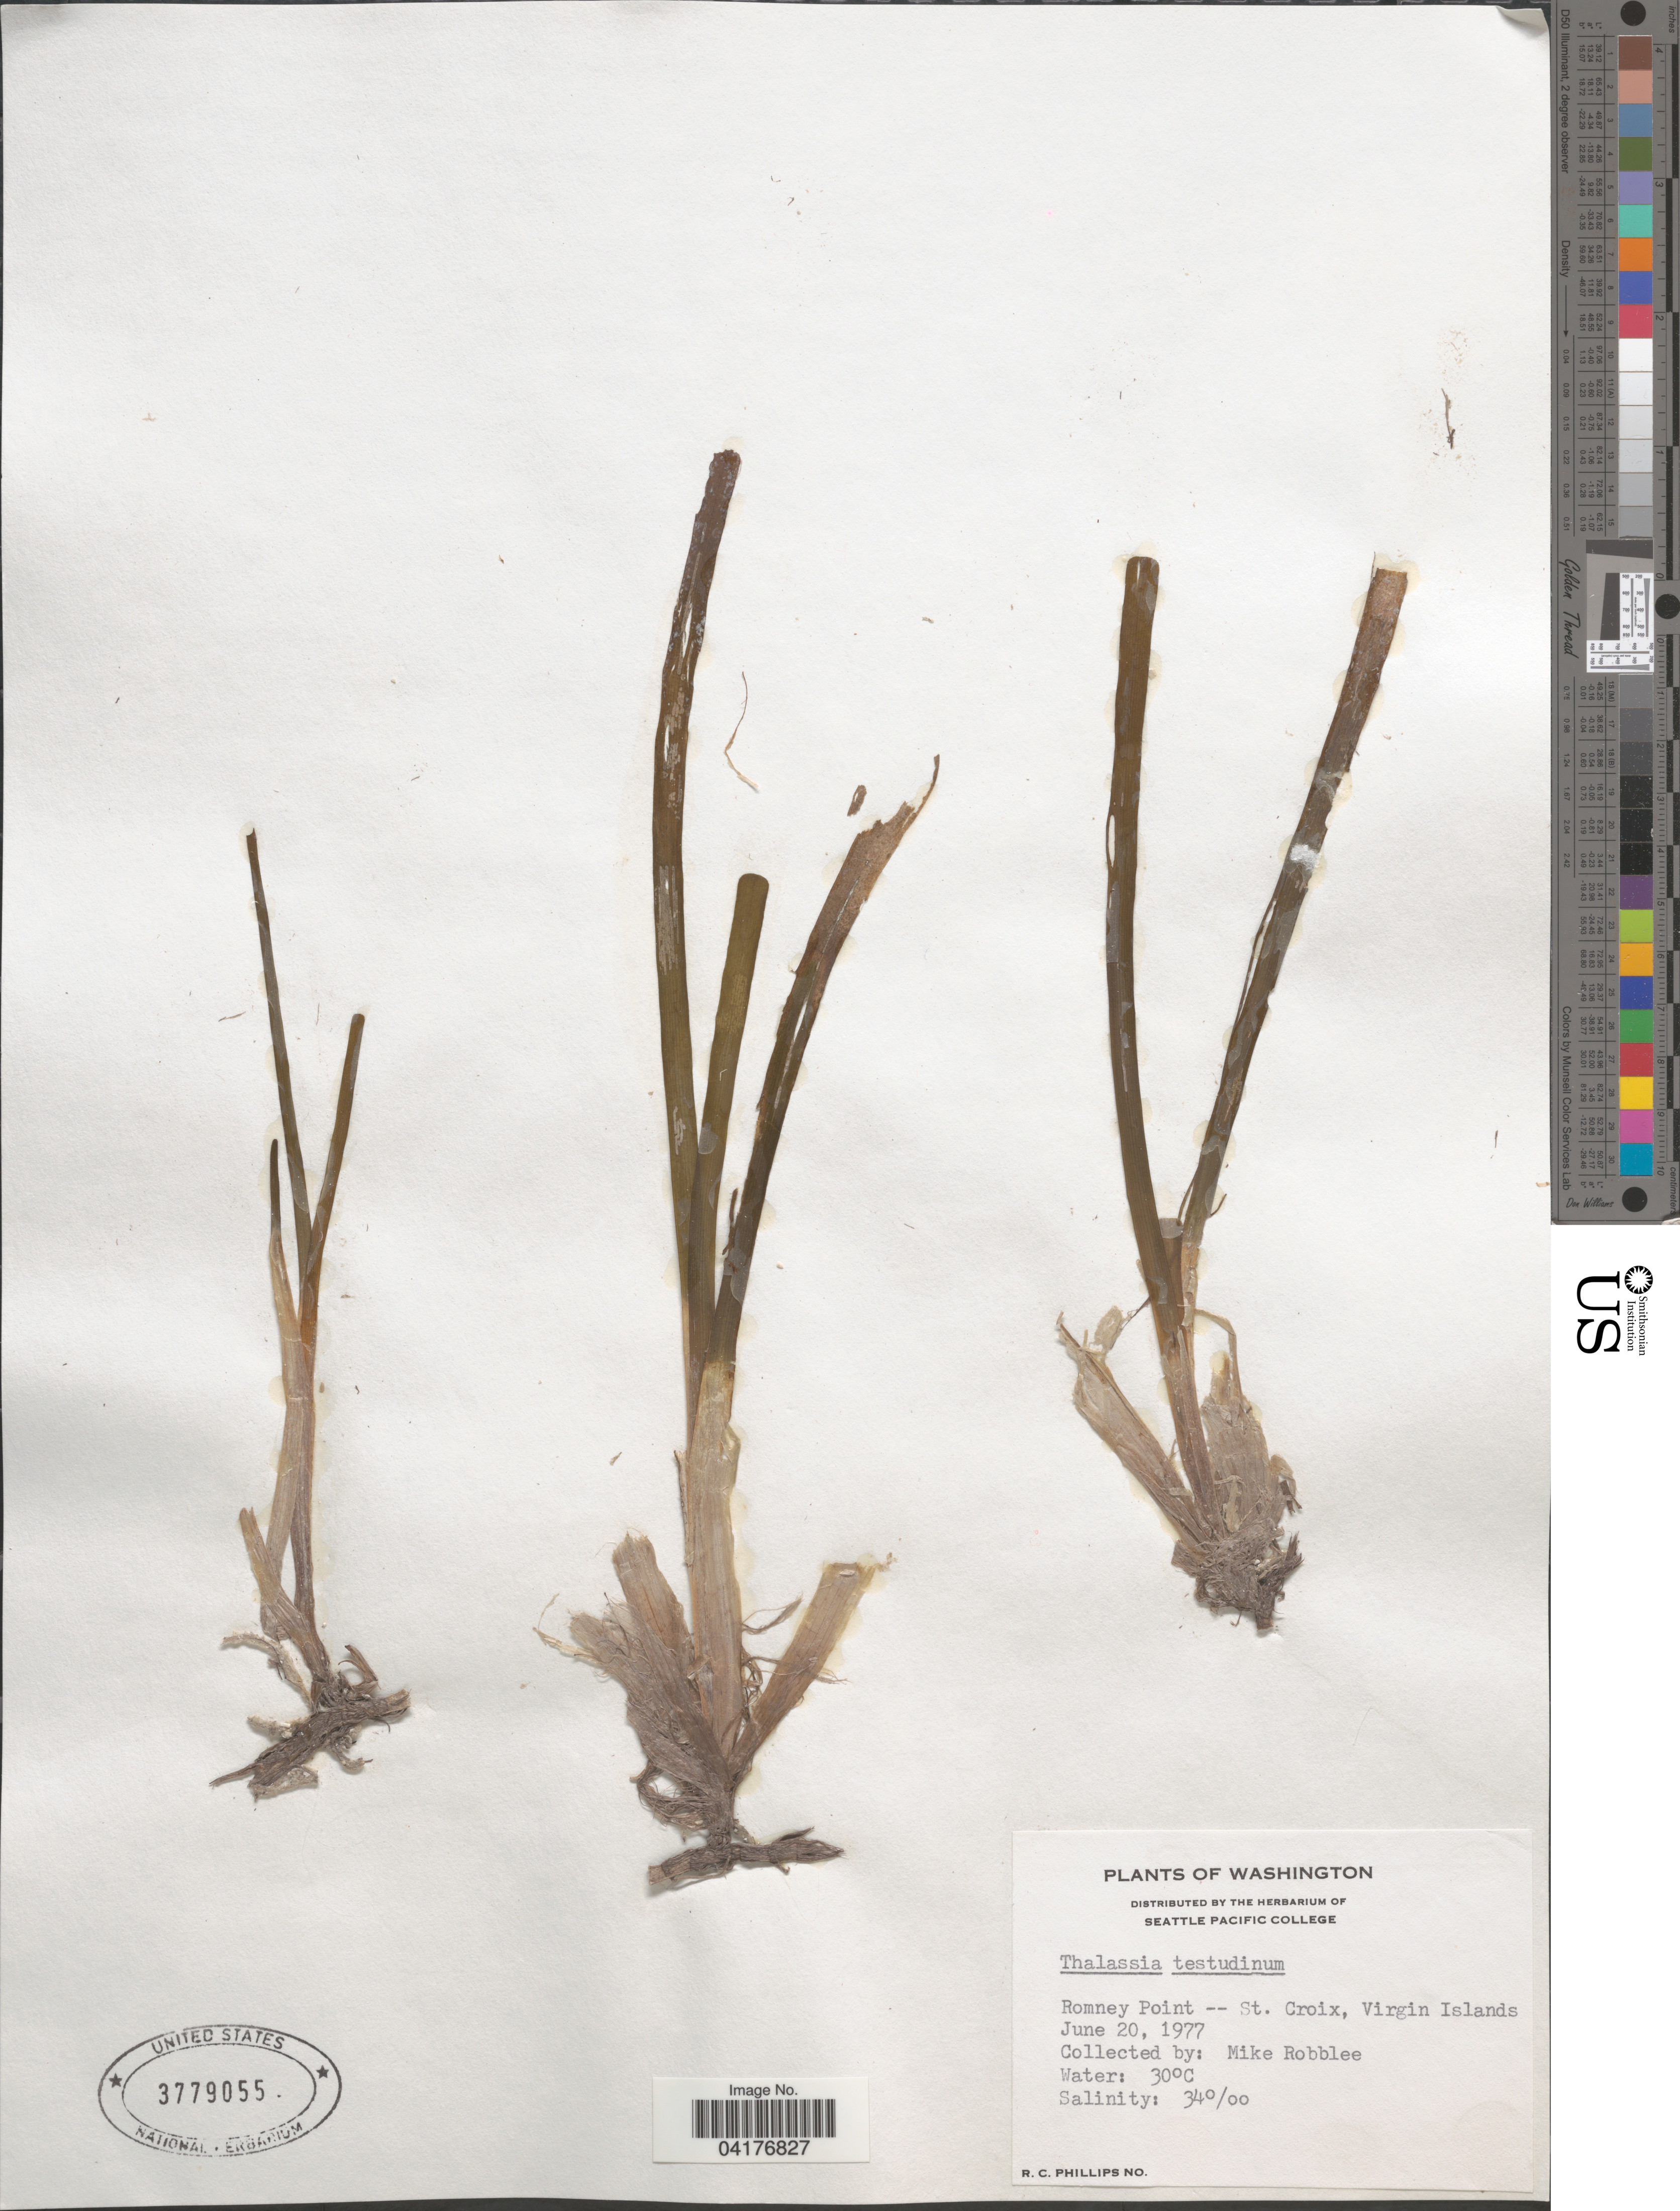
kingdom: Plantae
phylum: Tracheophyta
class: Liliopsida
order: Alismatales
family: Hydrocharitaceae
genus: Thalassia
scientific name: Thalassia testudinum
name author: Banks & Sol. ex K.D. Koenig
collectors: M. Robblee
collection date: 1977-06-20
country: U.S. Virgin Islands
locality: Romney Point -- St. Croix, Virgin Islands.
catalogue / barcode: US 3779055